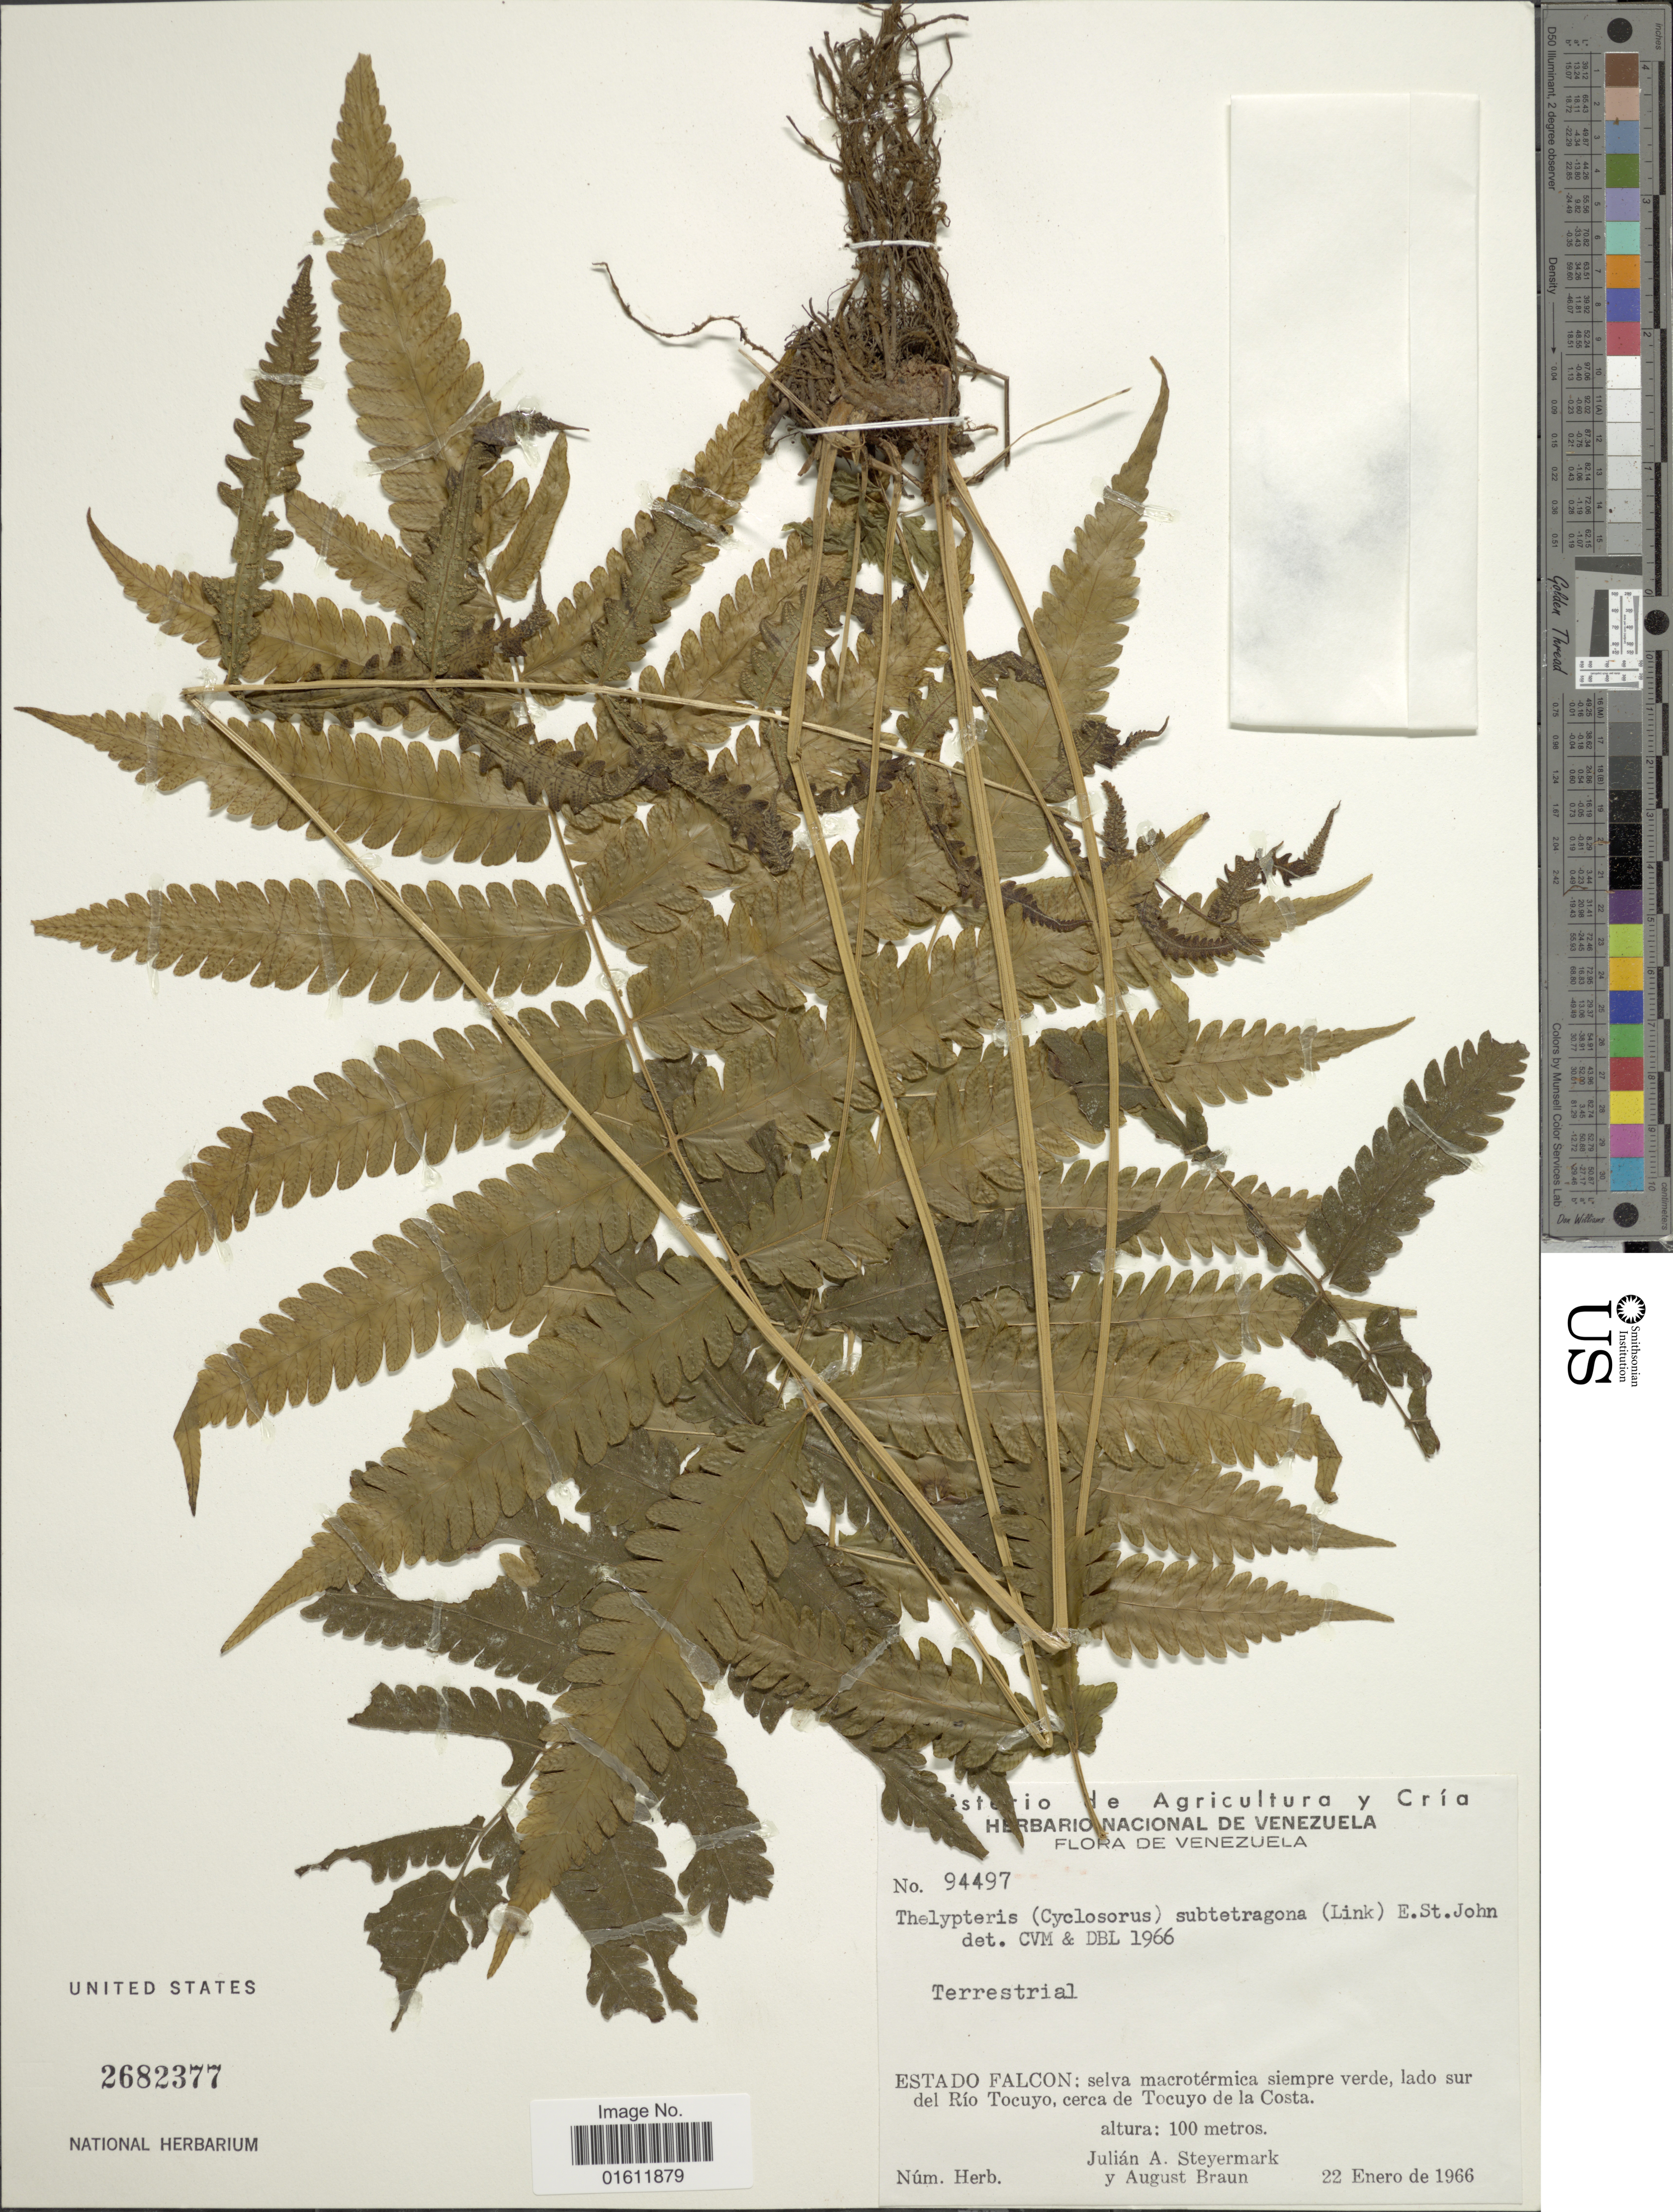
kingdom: Plantae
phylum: Tracheophyta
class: Polypodiopsida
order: Polypodiales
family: Thelypteridaceae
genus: Goniopteris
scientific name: Goniopteris tetragona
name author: (C. Presl) Sw.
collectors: J. Steyermark & A. Braun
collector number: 94497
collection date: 1966-01-22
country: Venezuela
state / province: Falcón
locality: Selva macroterminca siempre verde, lado sur del Rio Tocuyo, cerca de Tocuyo de la Costa.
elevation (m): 100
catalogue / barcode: US 2682377